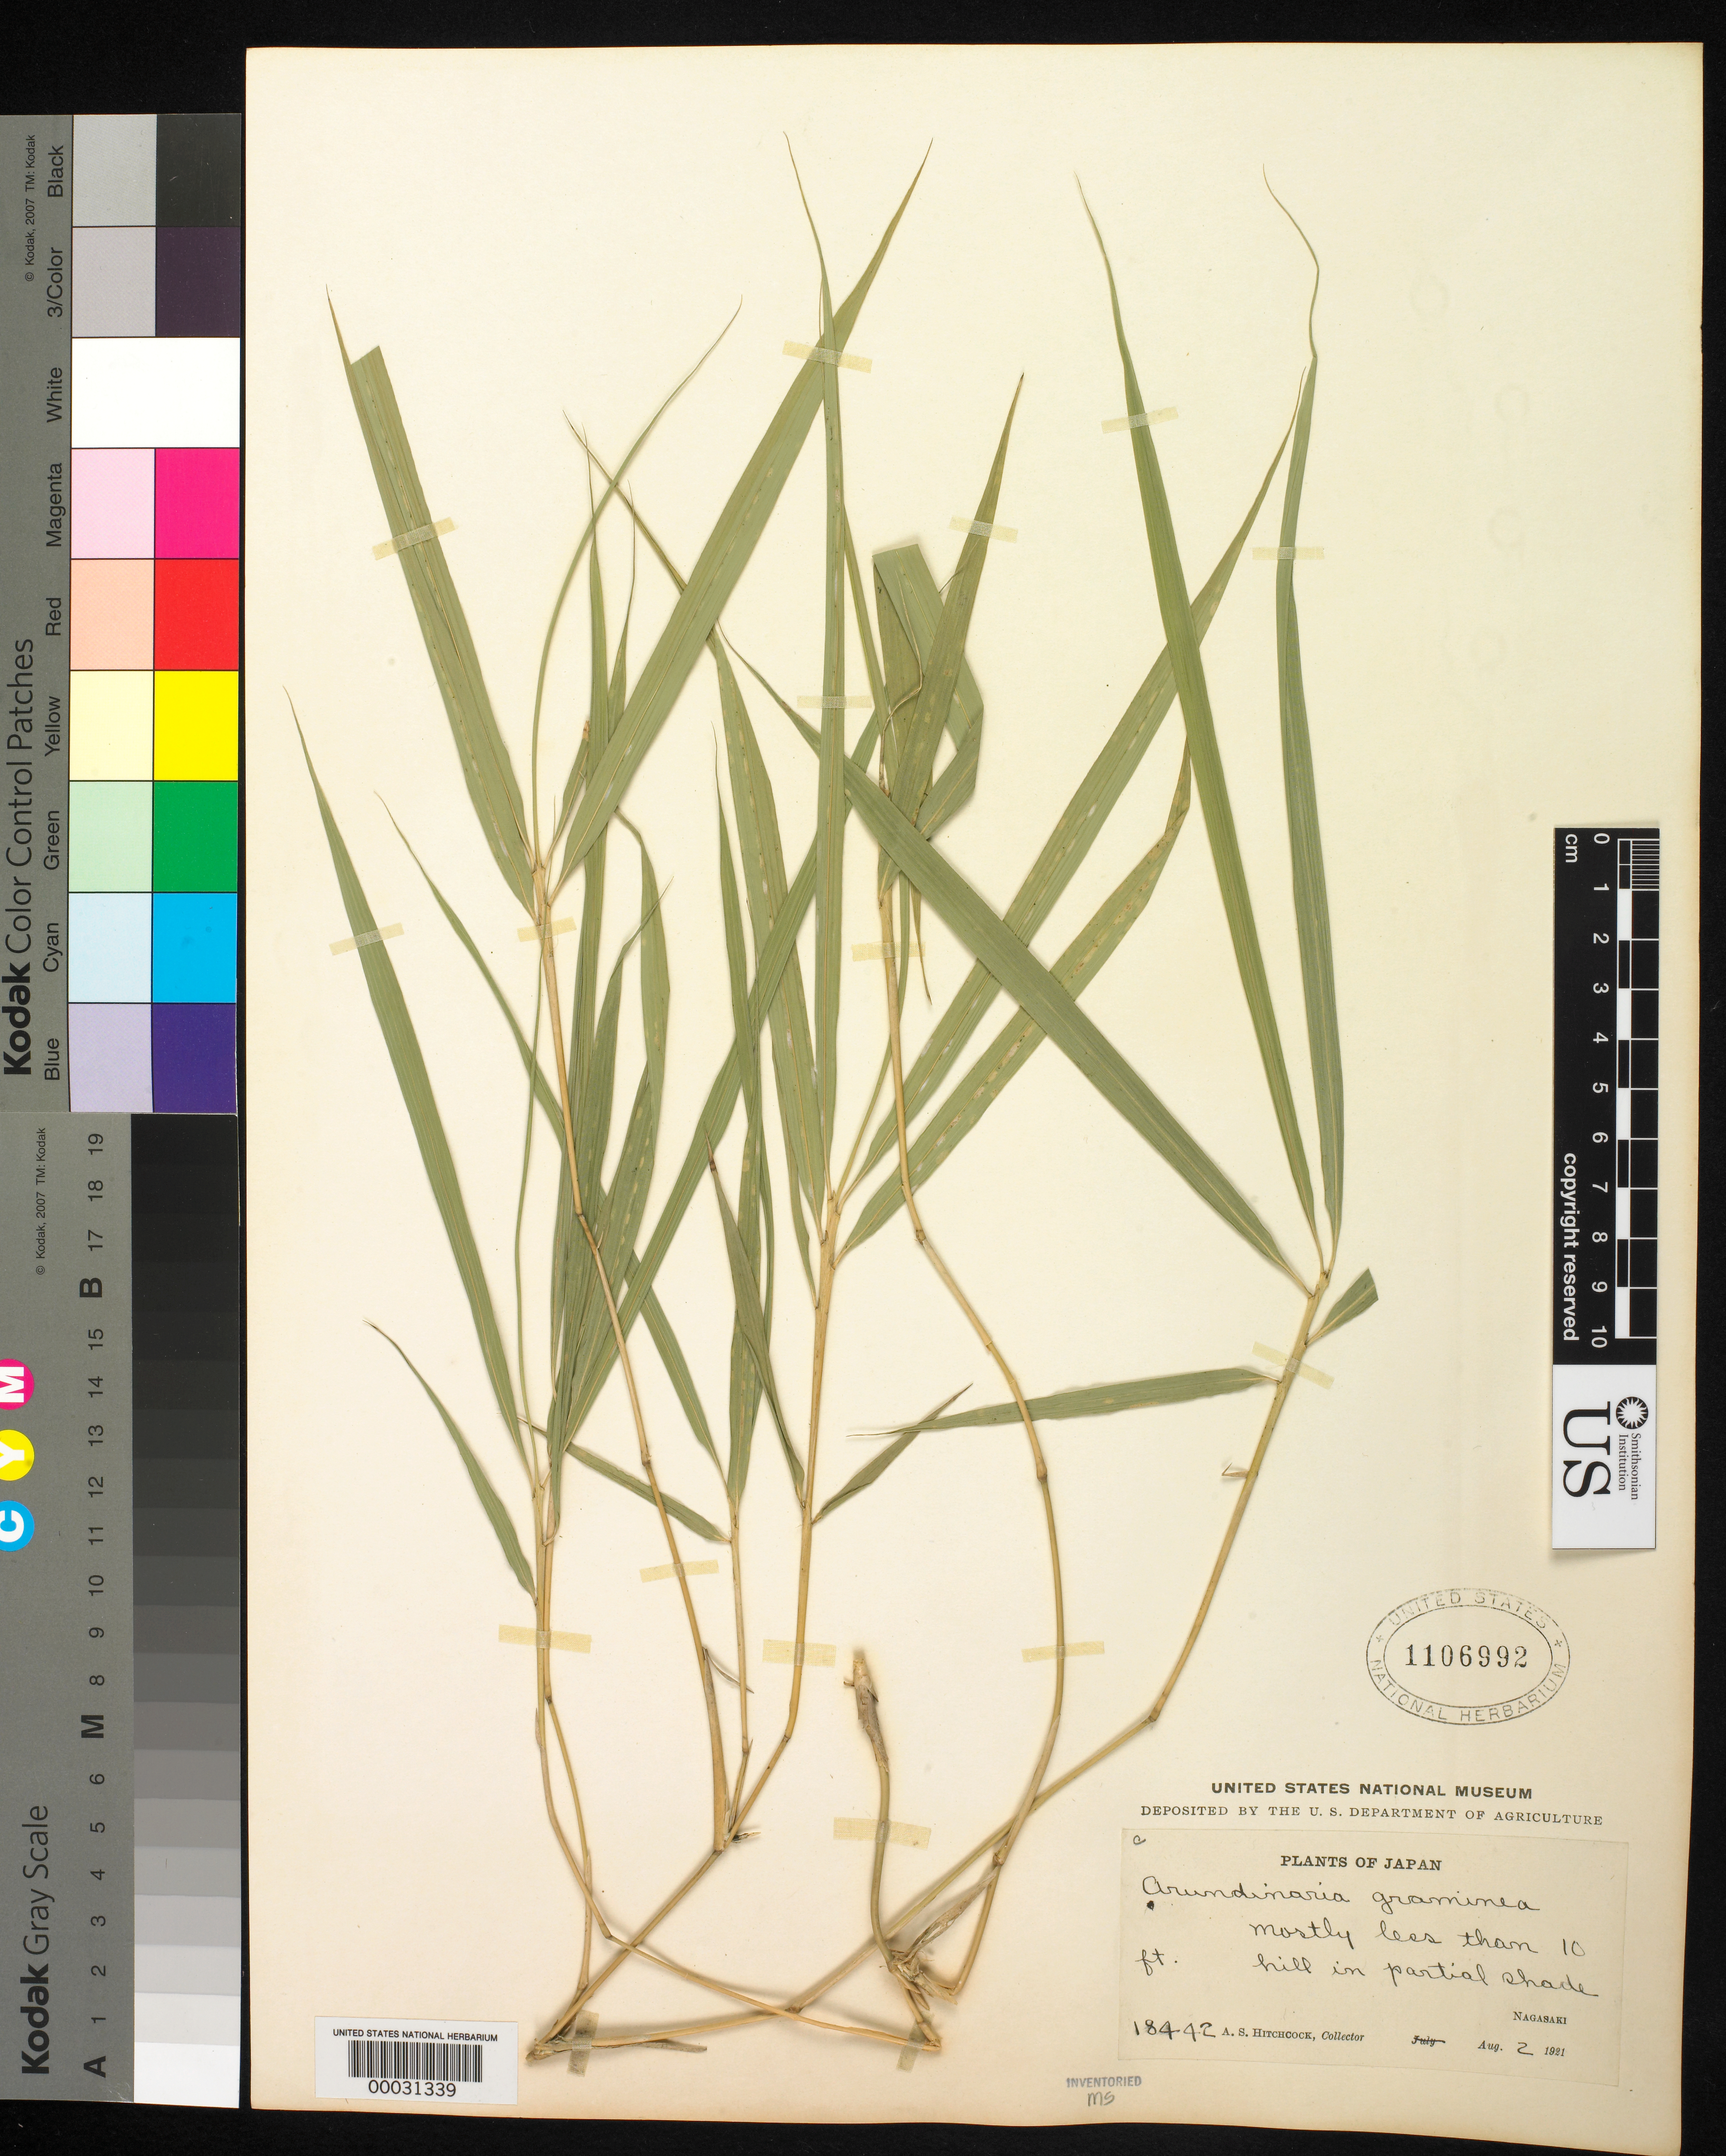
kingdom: Plantae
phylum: Tracheophyta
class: Liliopsida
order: Poales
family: Poaceae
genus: Pleioblastus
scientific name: Pleioblastus gramineus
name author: (Bean) Nakai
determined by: Poaceae Reorganization Project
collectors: A. S. Hitchcock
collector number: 18442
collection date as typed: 02 Aug 1921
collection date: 1921-08-02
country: Japan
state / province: Nagasaki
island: Kyushu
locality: Nagasaki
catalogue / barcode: US 1106992